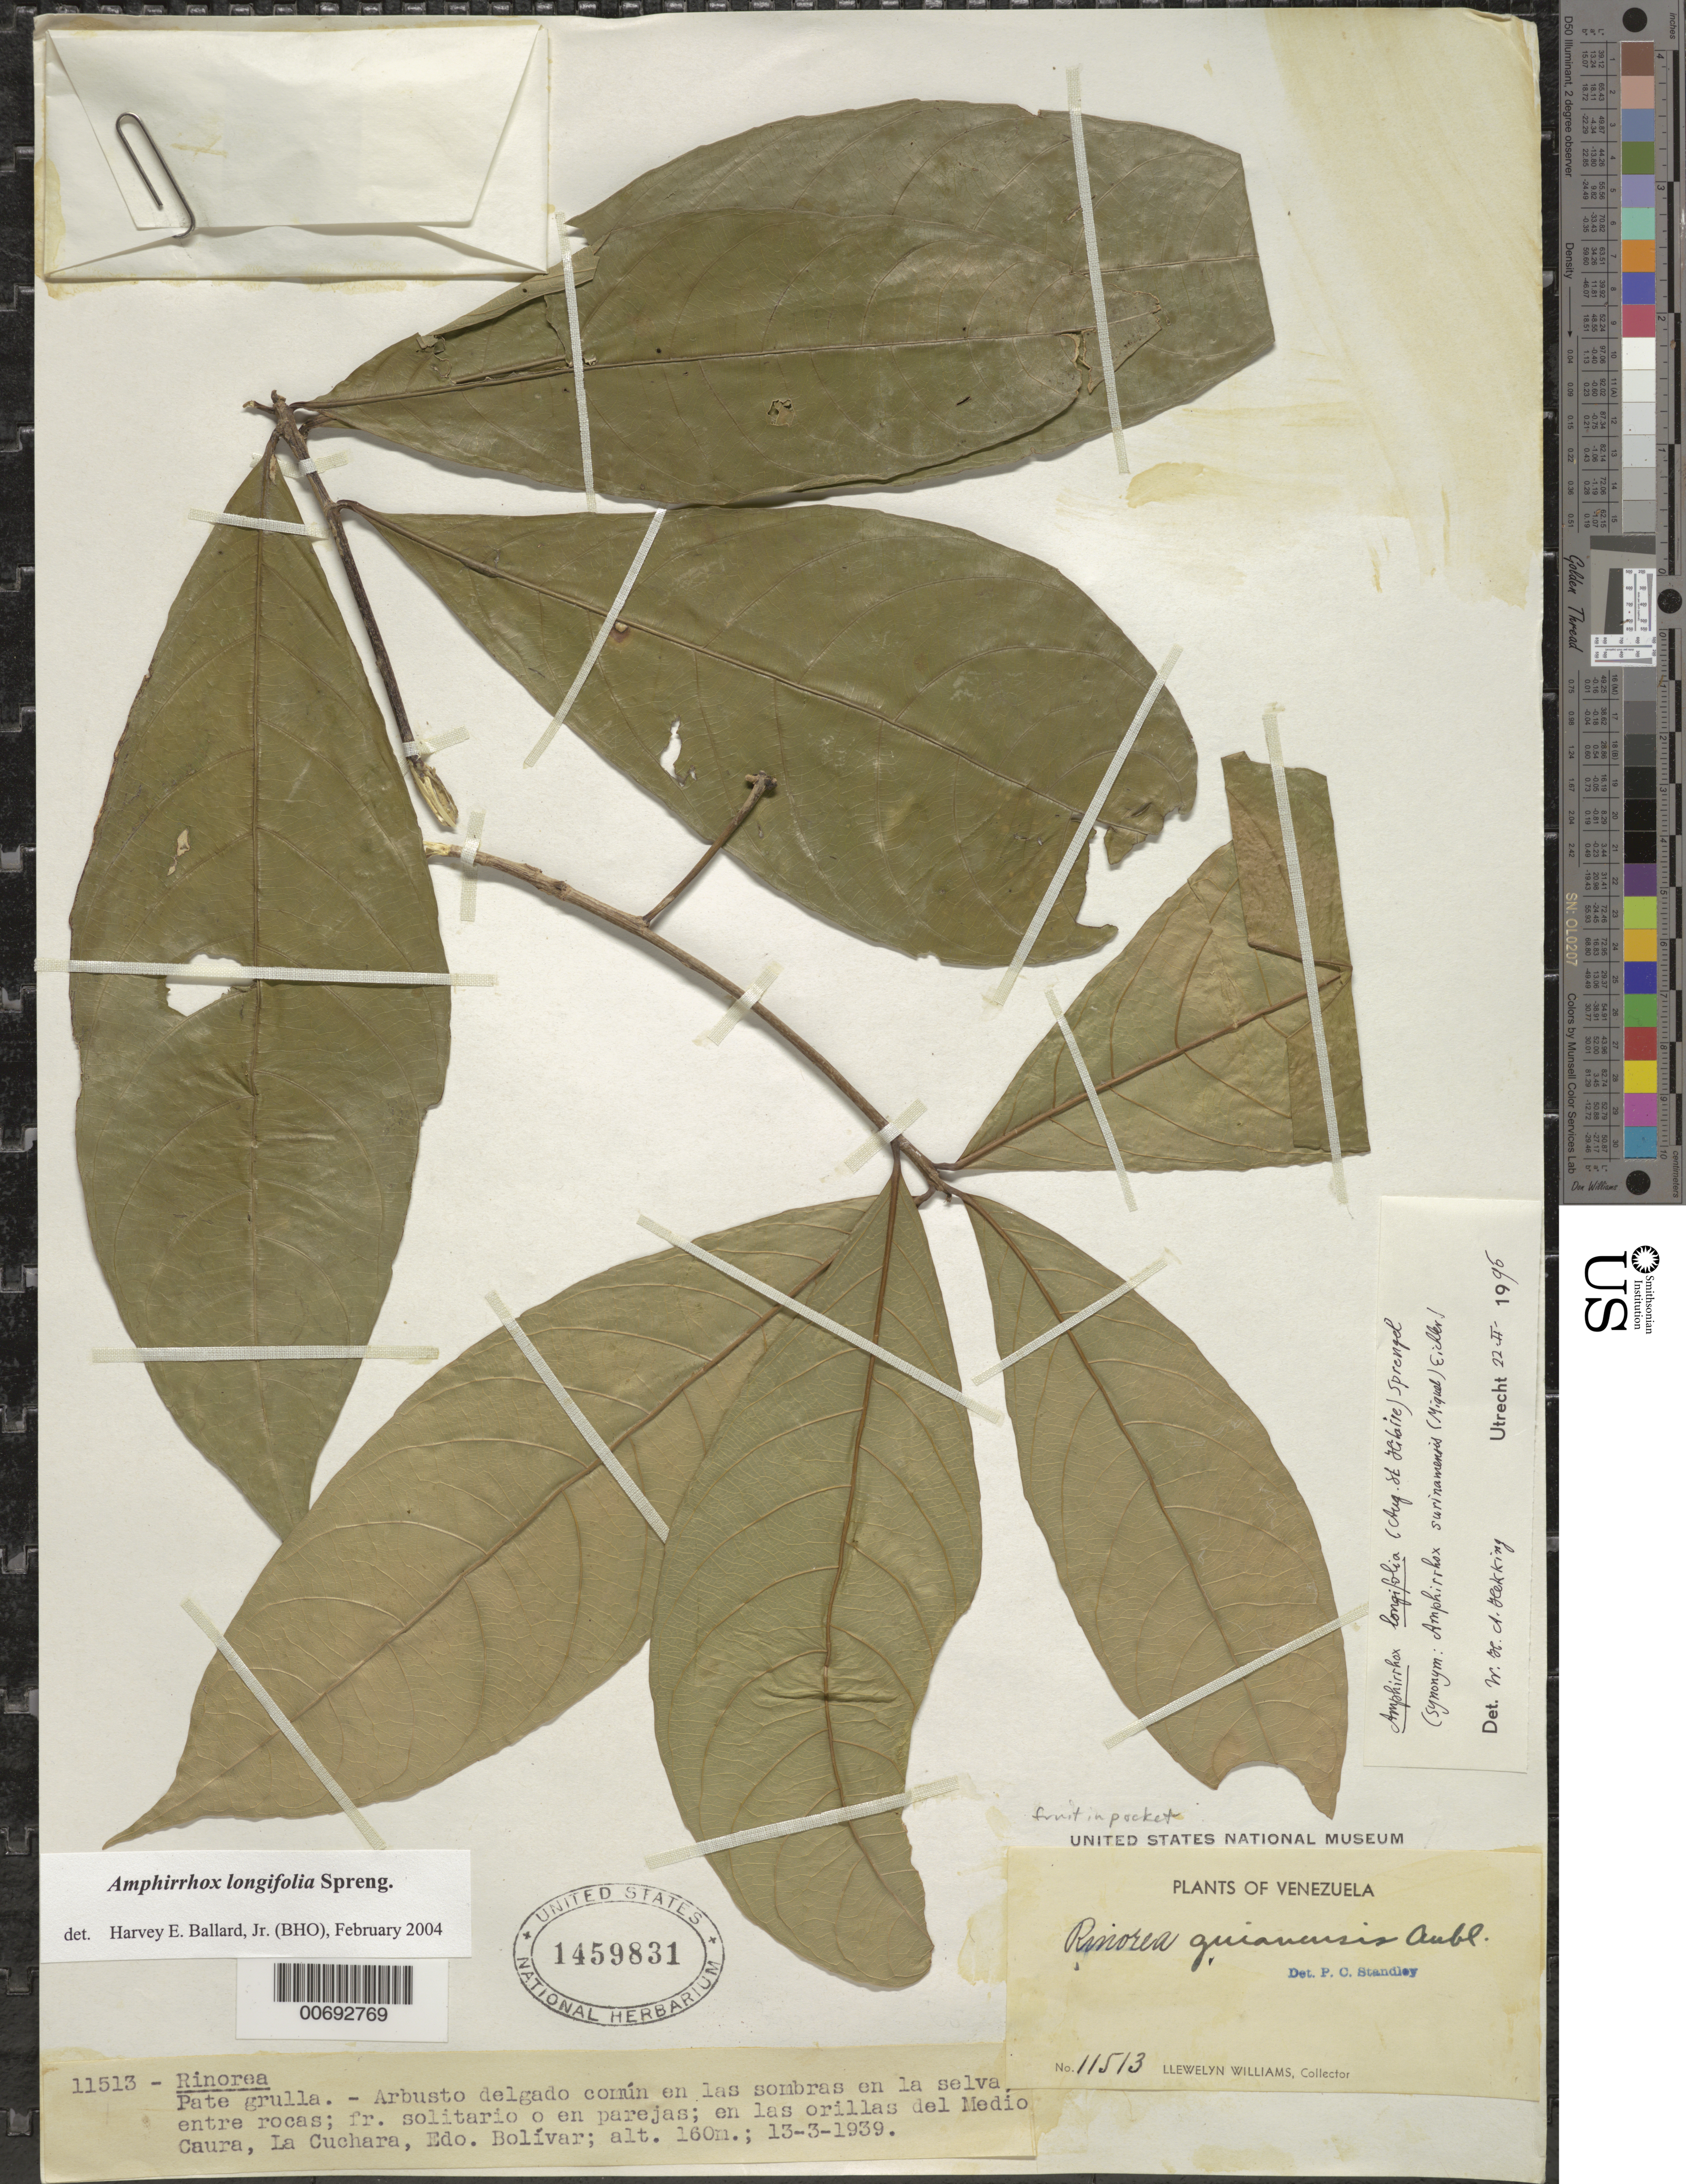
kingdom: Plantae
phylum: Tracheophyta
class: Magnoliopsida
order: Malpighiales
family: Violaceae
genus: Amphirrhox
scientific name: Amphirrhox longifolia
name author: (A. St.-Hil.) Spreng.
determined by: Ballard, Harvey E.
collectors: Ll. Williams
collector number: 11513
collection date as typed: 13-Mar-39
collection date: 1939-03-13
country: Venezuela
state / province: Bolívar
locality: La Cuchara, Medio Caura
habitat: Sombras en la selva entre rocas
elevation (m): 160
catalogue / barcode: US 1459831